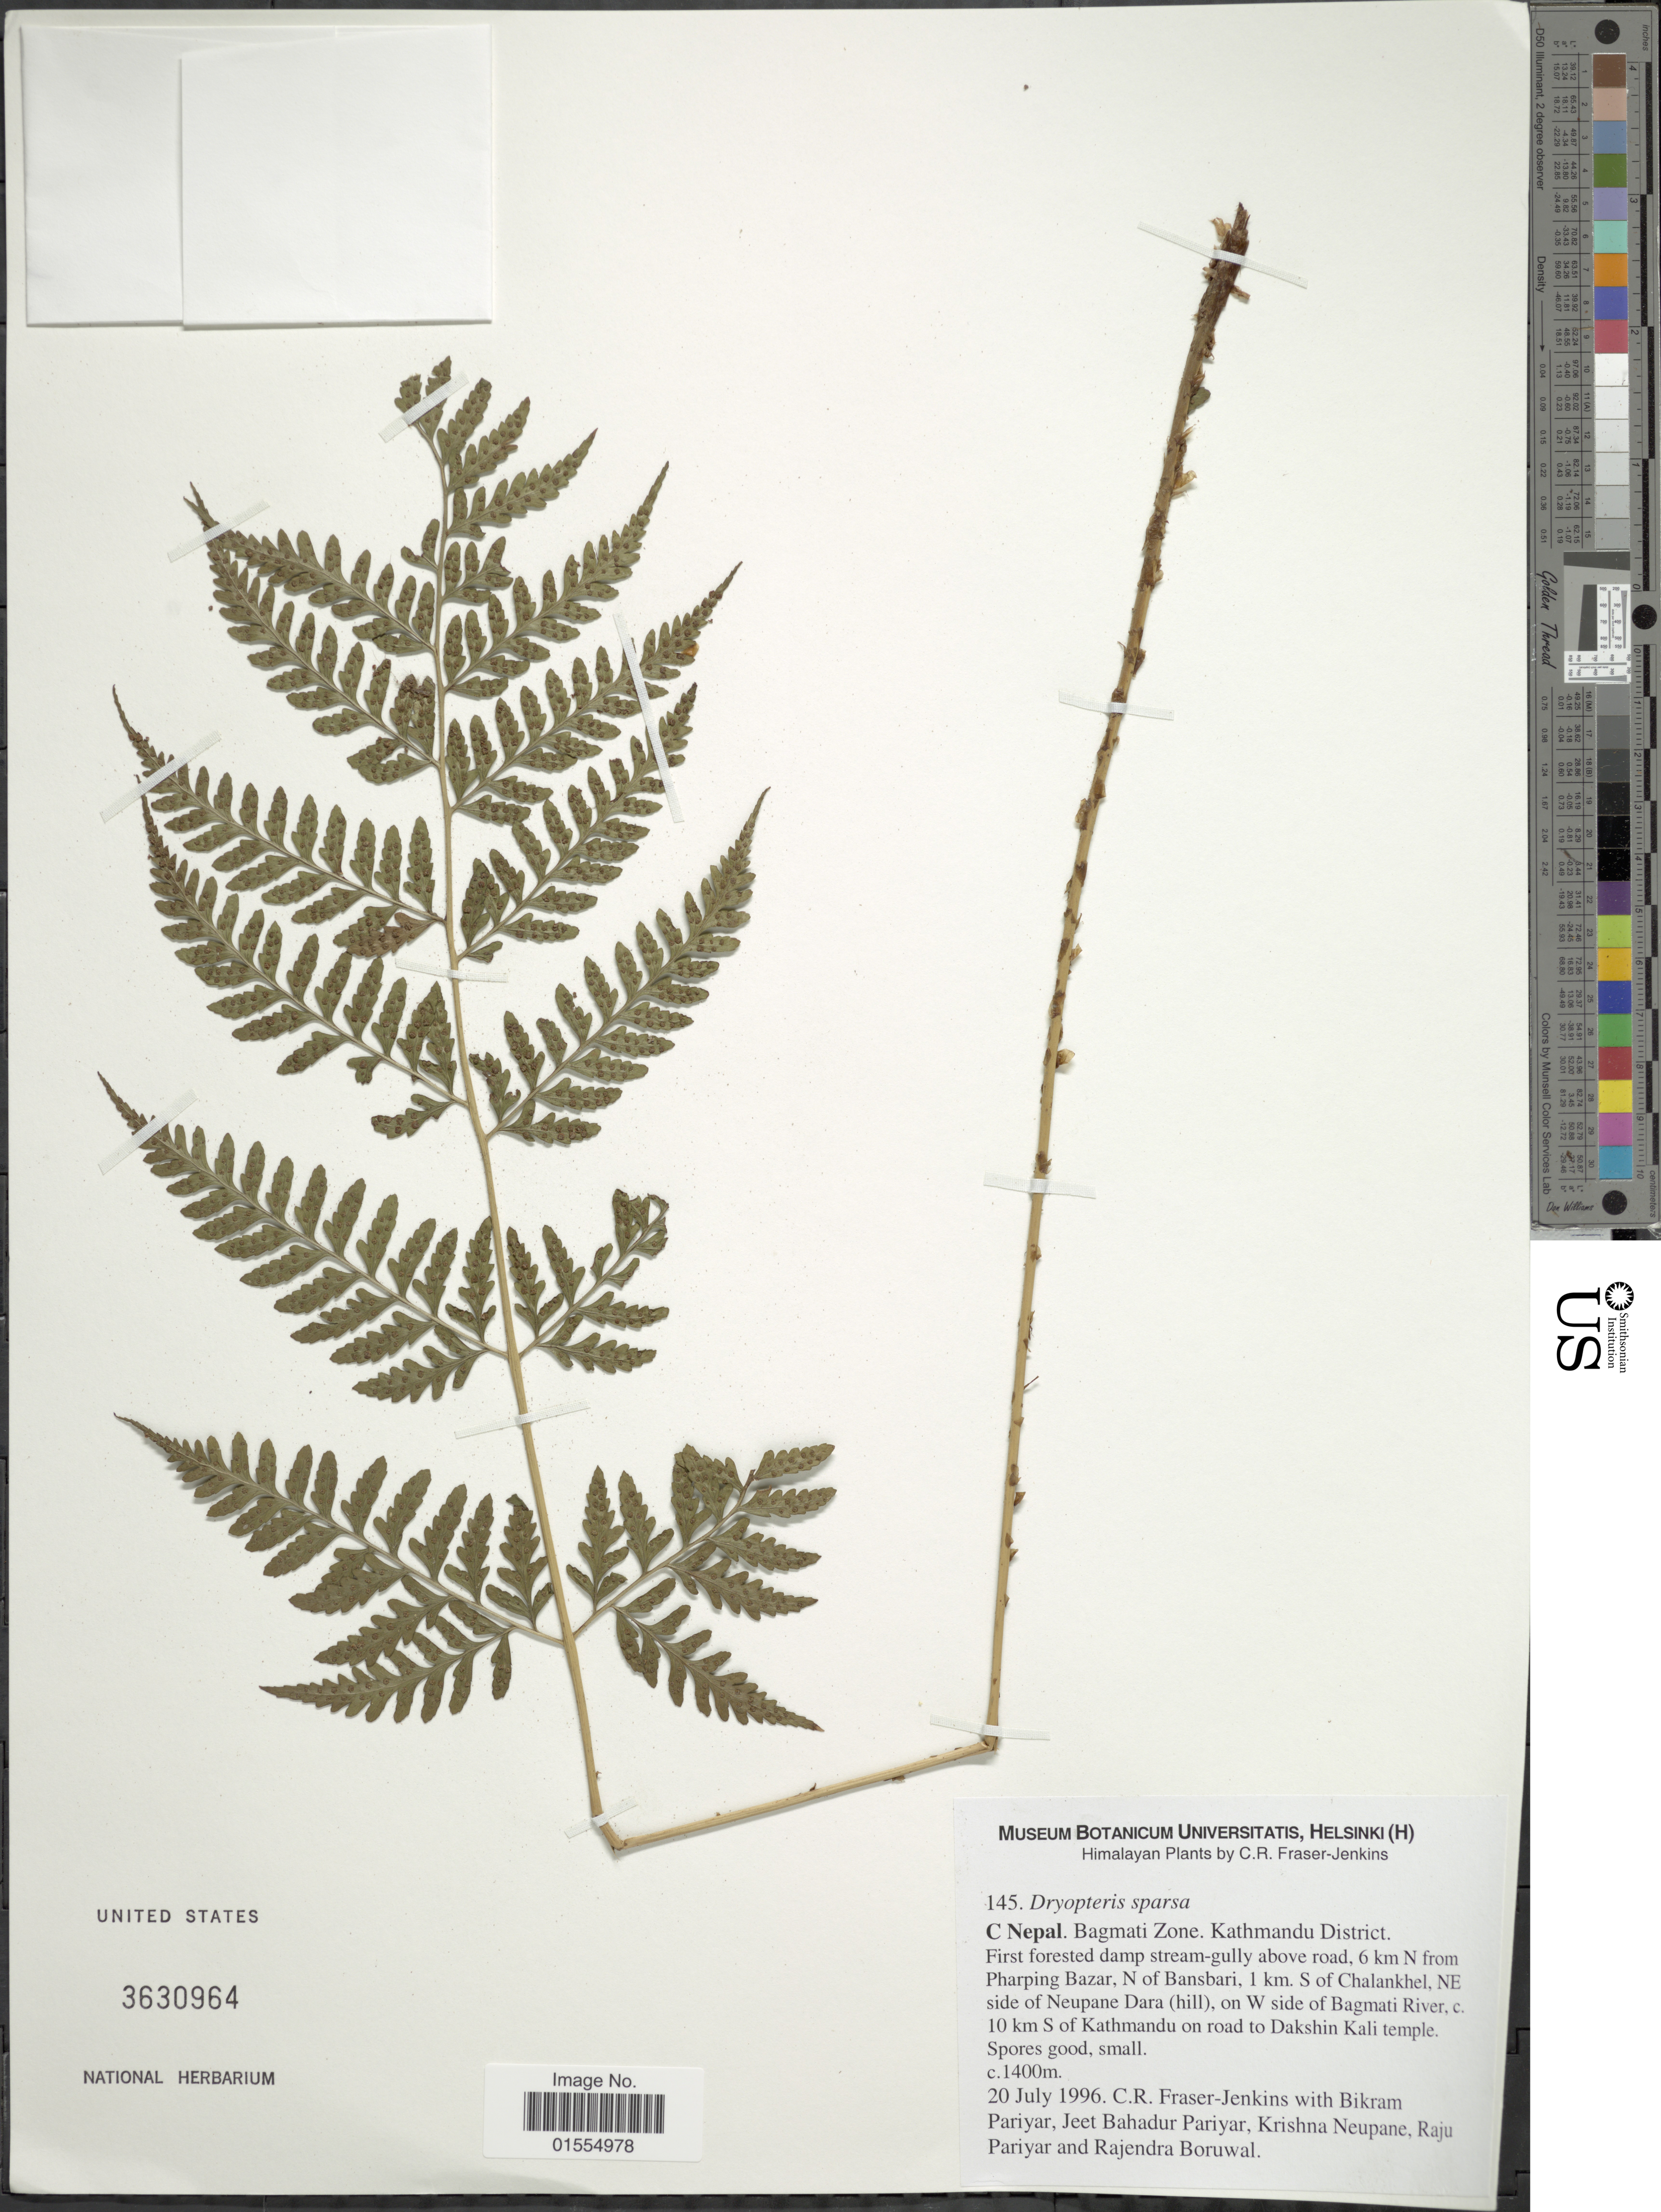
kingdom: Plantae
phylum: Tracheophyta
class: Polypodiopsida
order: Polypodiales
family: Dryopteridaceae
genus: Dryopteris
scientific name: Dryopteris sparsa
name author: (D. Don) Kuntze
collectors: C. R. Fraser-Jenkins, B. Pariyar, J. Pariyar, K. Neupane & et al.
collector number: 145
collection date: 1996-07-20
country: Nepal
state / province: Bagmati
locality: C. Nepal, Bagmati Zone, Kathmamdu District, first forested damp stream-gully above road, 6 km N from Pharping Bazar, N of Bansbari, 1 km. S of Chalankhel, NE side of Neupane Dara (hill), on W side of Bagmati River, c. 10 km S of Kathmandu on road to Dakshin Kali Temple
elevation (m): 1400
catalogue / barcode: US 3630964